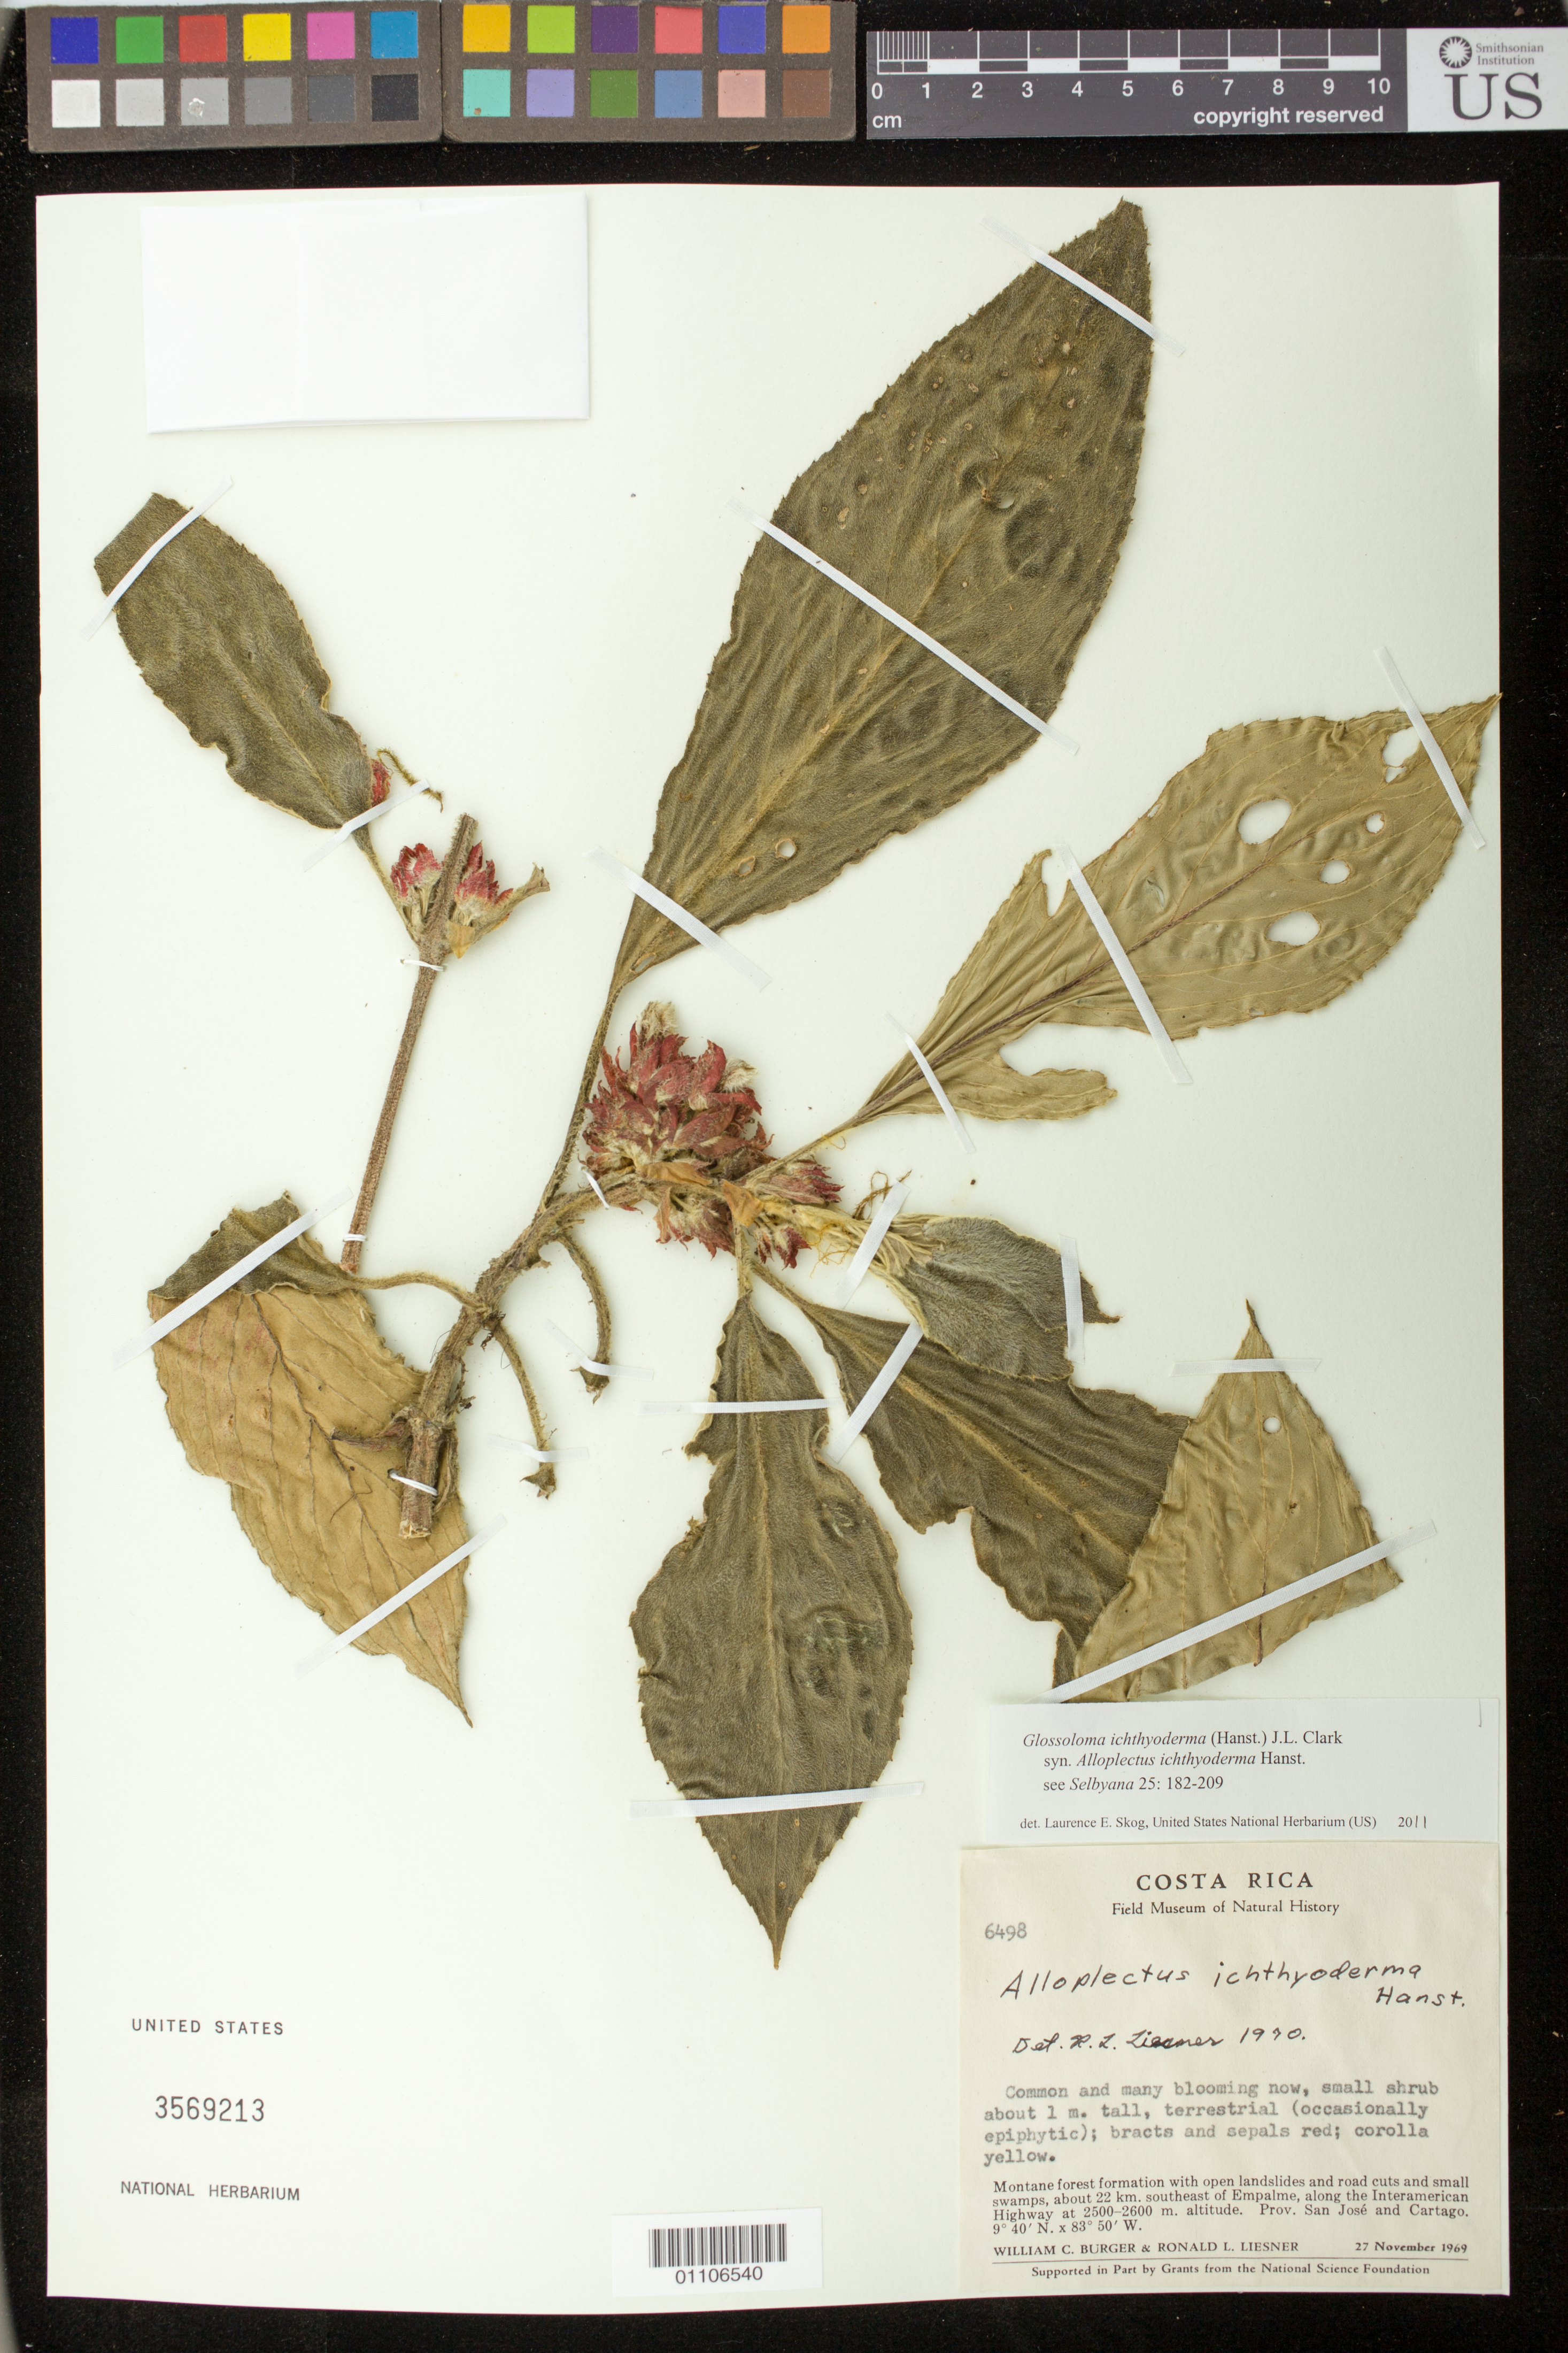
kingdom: Plantae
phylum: Tracheophyta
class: Magnoliopsida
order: Lamiales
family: Gesneriaceae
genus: Glossoloma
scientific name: Glossoloma ichthyoderma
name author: (Hanst.) J.L. Clark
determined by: Skog, Laurence E.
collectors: W. Burger & R. L. Liesner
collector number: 6498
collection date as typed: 27 Nov 1969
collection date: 1969-11-27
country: Costa Rica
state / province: Cartago / San José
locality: About 22 km SE of Empalme, along the Interamerican Highway, Prov. San José and Cartago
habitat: Montane forest formation with open landslides and road cuts and small swamps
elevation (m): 2500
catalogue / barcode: US 3569213